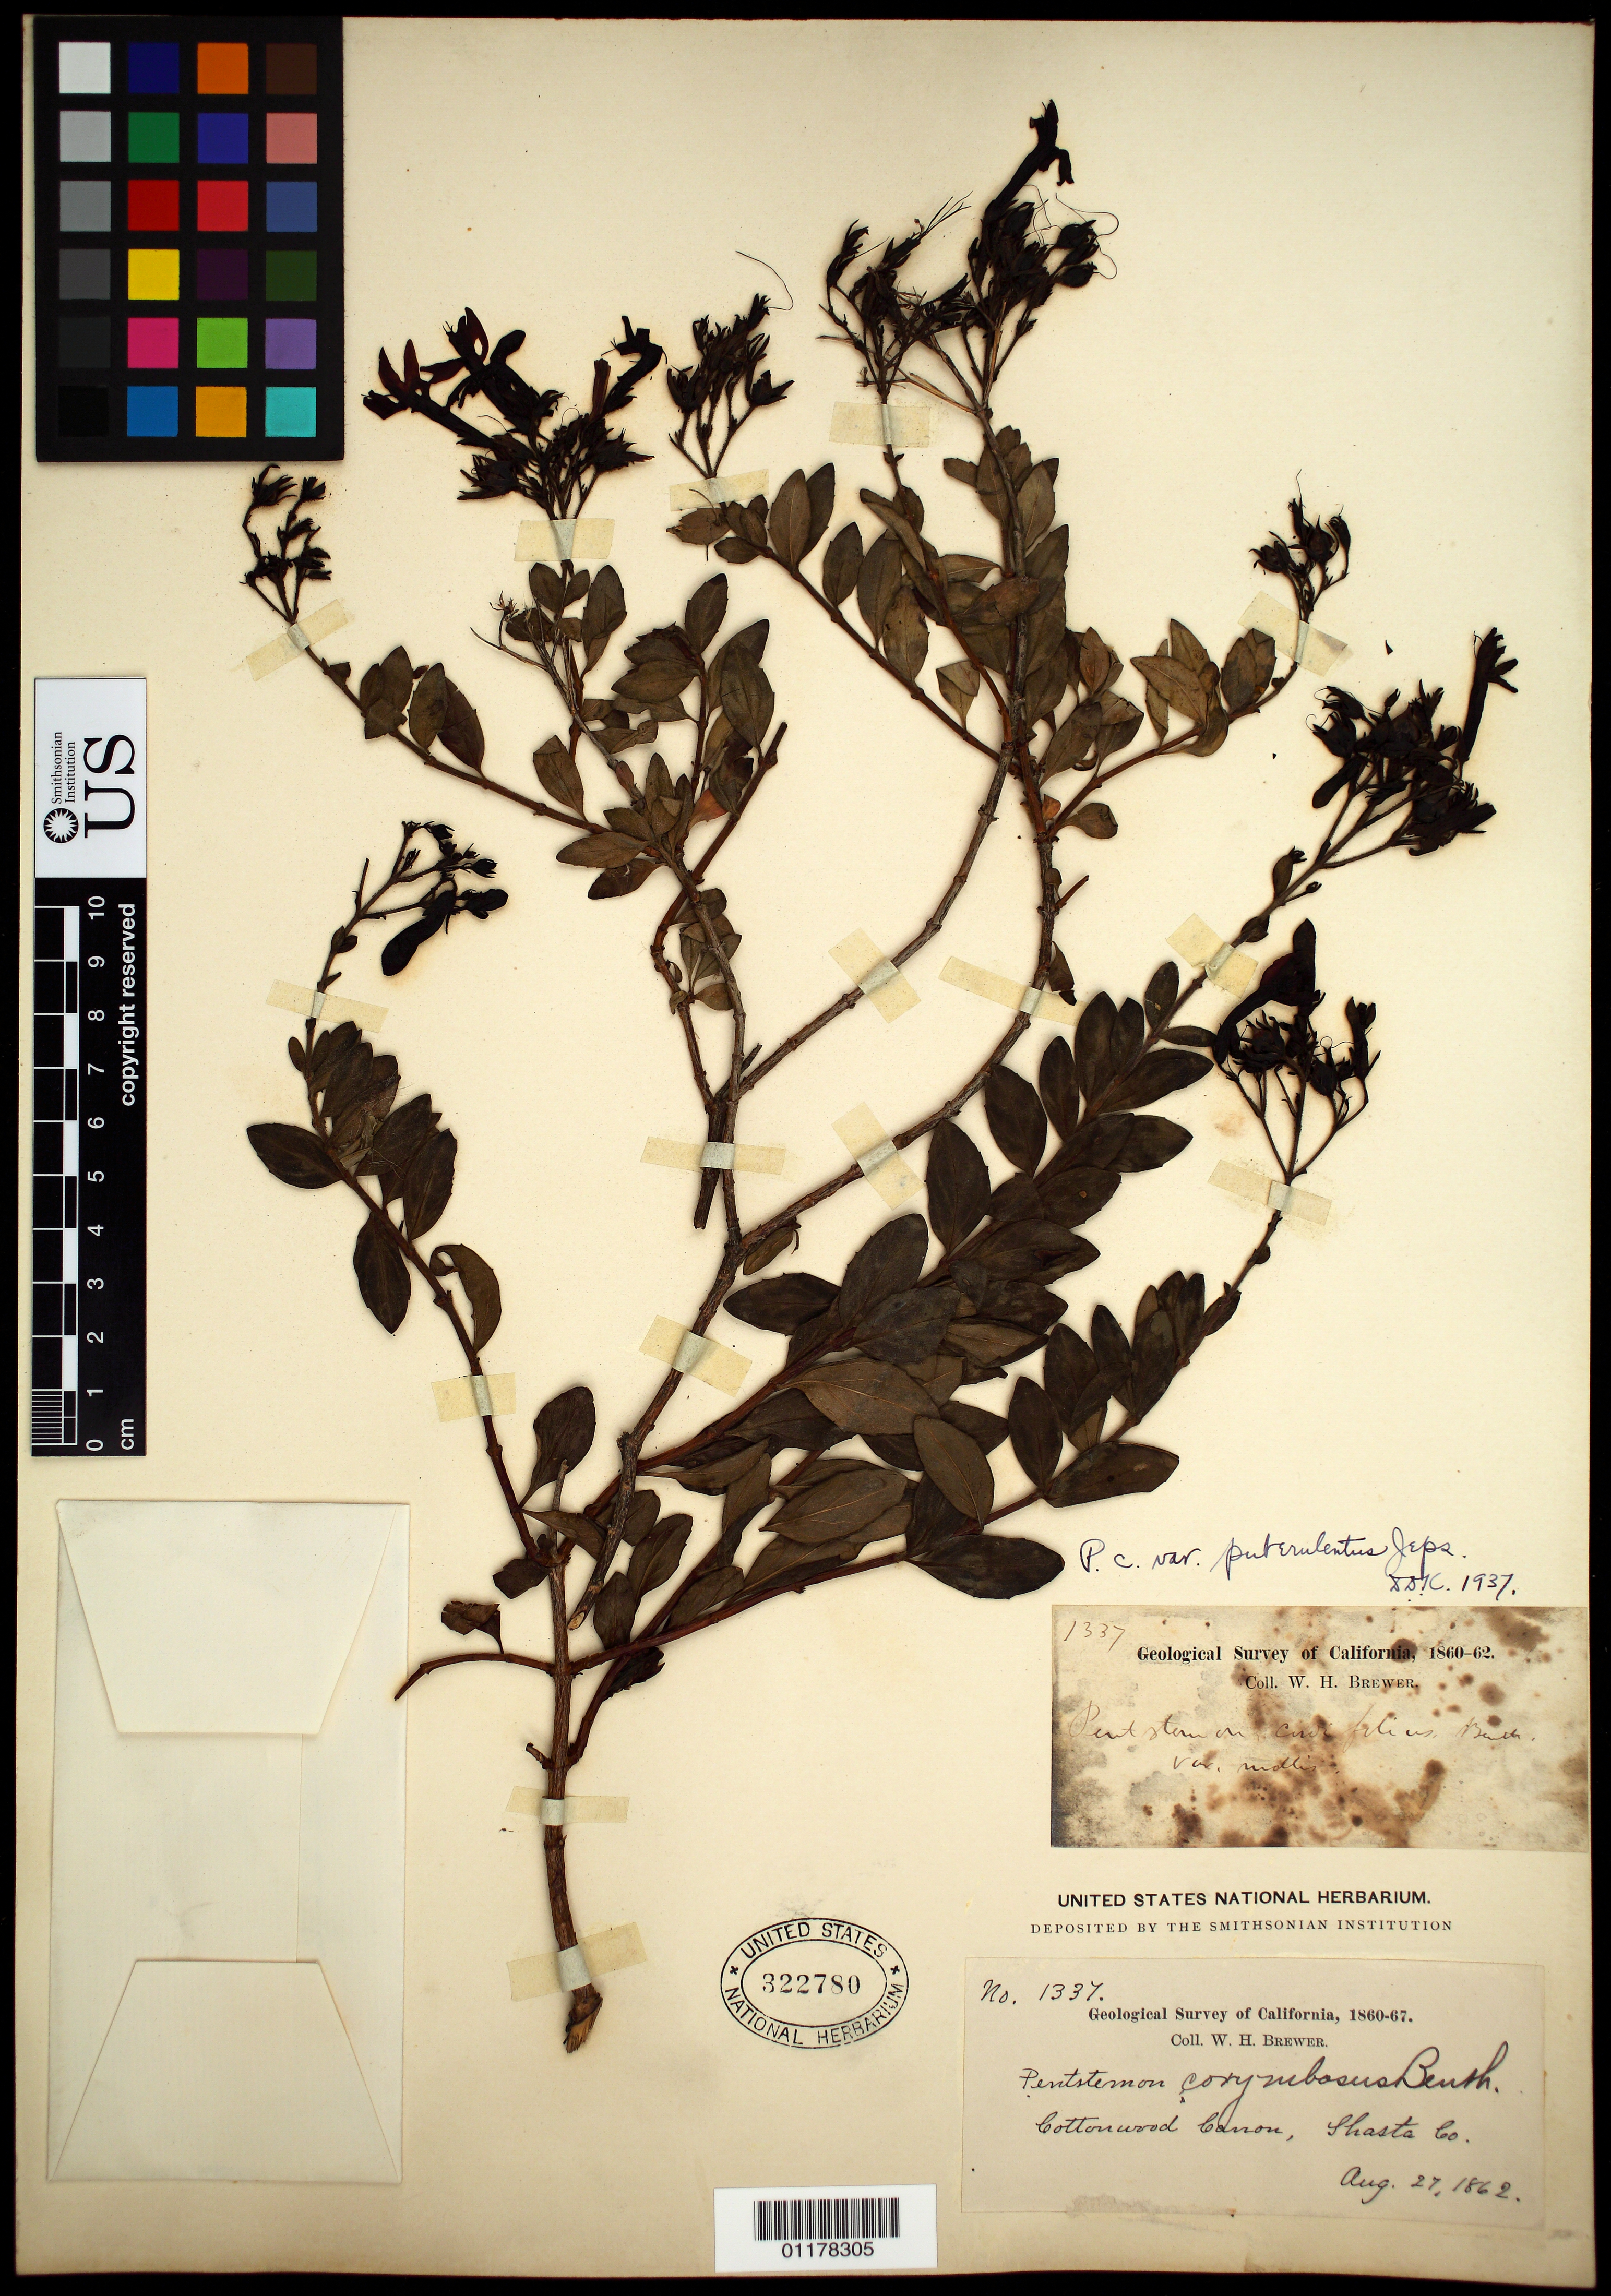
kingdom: Plantae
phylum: Tracheophyta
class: Magnoliopsida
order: Lamiales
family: Plantaginaceae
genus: Penstemon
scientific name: Penstemon corymbosus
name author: Benth.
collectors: W. H. Brewer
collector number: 1337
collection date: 1862-08-27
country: United States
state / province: California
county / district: Shasta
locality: Cottonwood Canyon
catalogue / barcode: US 322780